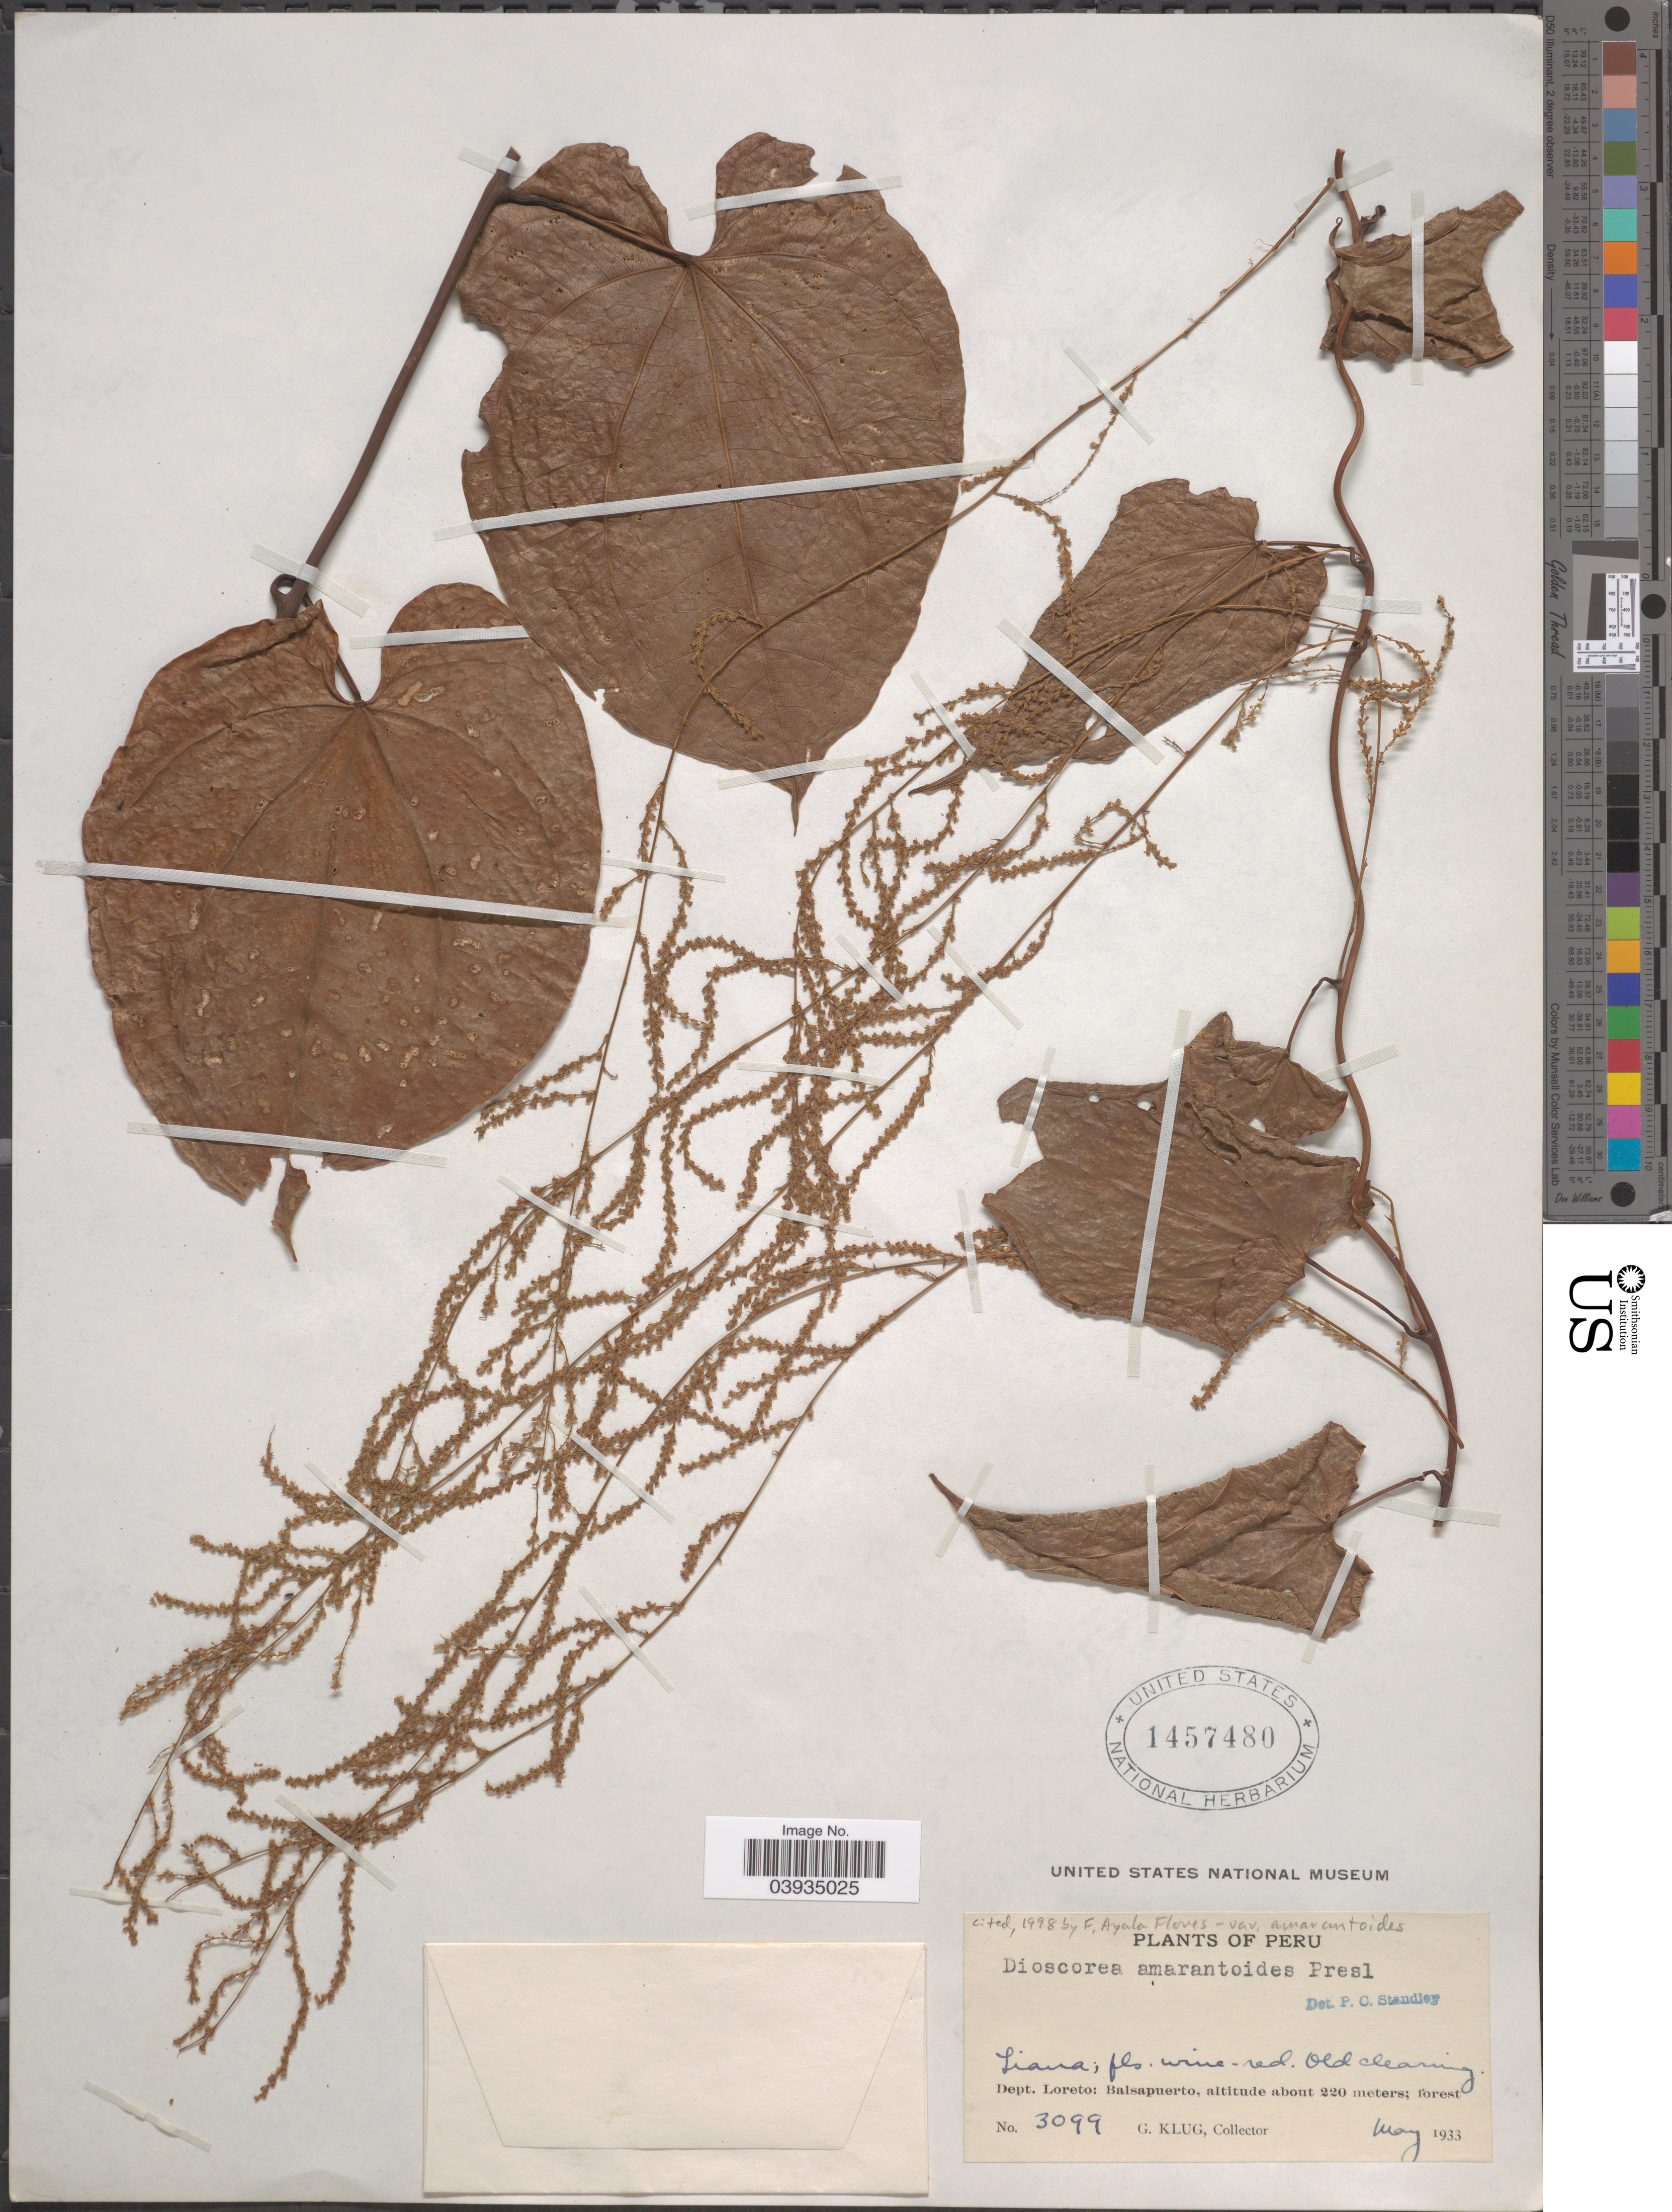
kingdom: Plantae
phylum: Tracheophyta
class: Liliopsida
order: Dioscoreales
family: Dioscoreaceae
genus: Dioscorea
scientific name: Dioscorea amaranthoides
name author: C. Presl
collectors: G. Klug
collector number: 3099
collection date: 1933-05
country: Peru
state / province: Loreto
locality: Dept. Loreto: Balsapuerto.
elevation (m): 220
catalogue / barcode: US 1457480